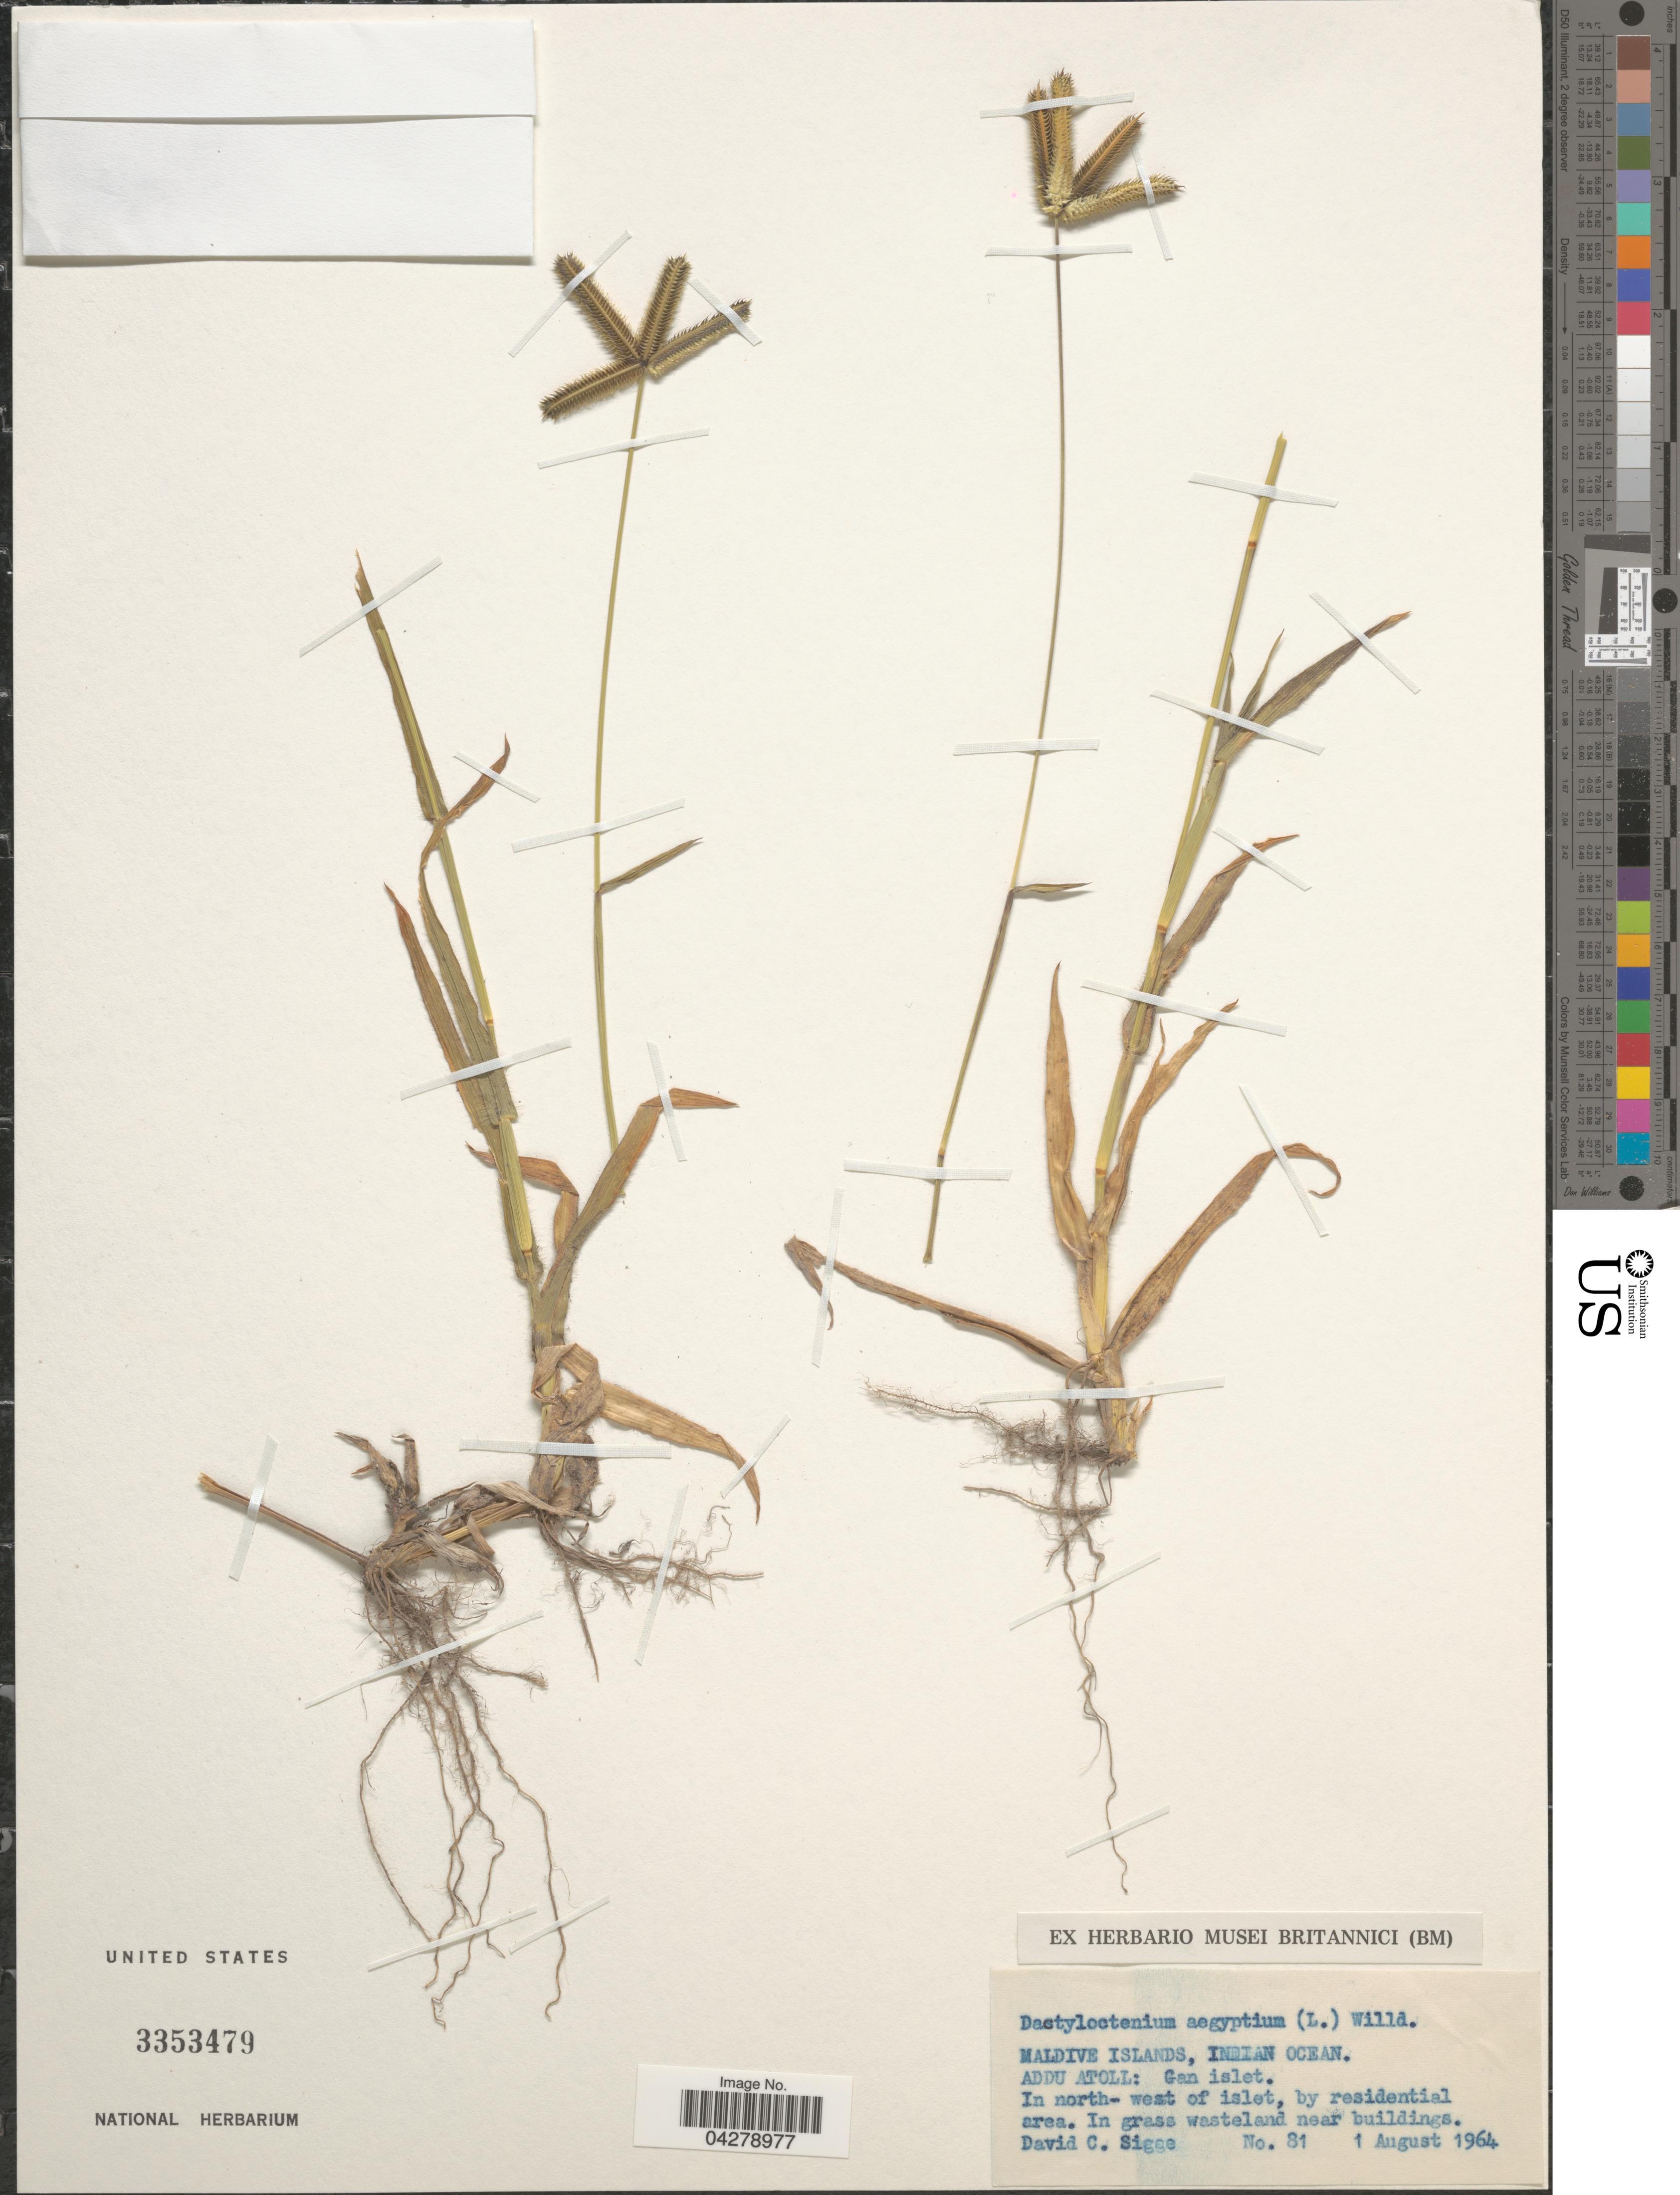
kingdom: Plantae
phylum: Tracheophyta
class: Liliopsida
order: Poales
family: Poaceae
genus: Digitaria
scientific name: Digitaria ciliaris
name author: (Retz.) Koeler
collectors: D. C. Sigee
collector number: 81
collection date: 1964-08-01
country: Maldive Islands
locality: Indian Ocean. Addu Atoll: Gan islet. In north- west of islet, by residential area. In grass wasteland near buildings.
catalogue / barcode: US 3353479